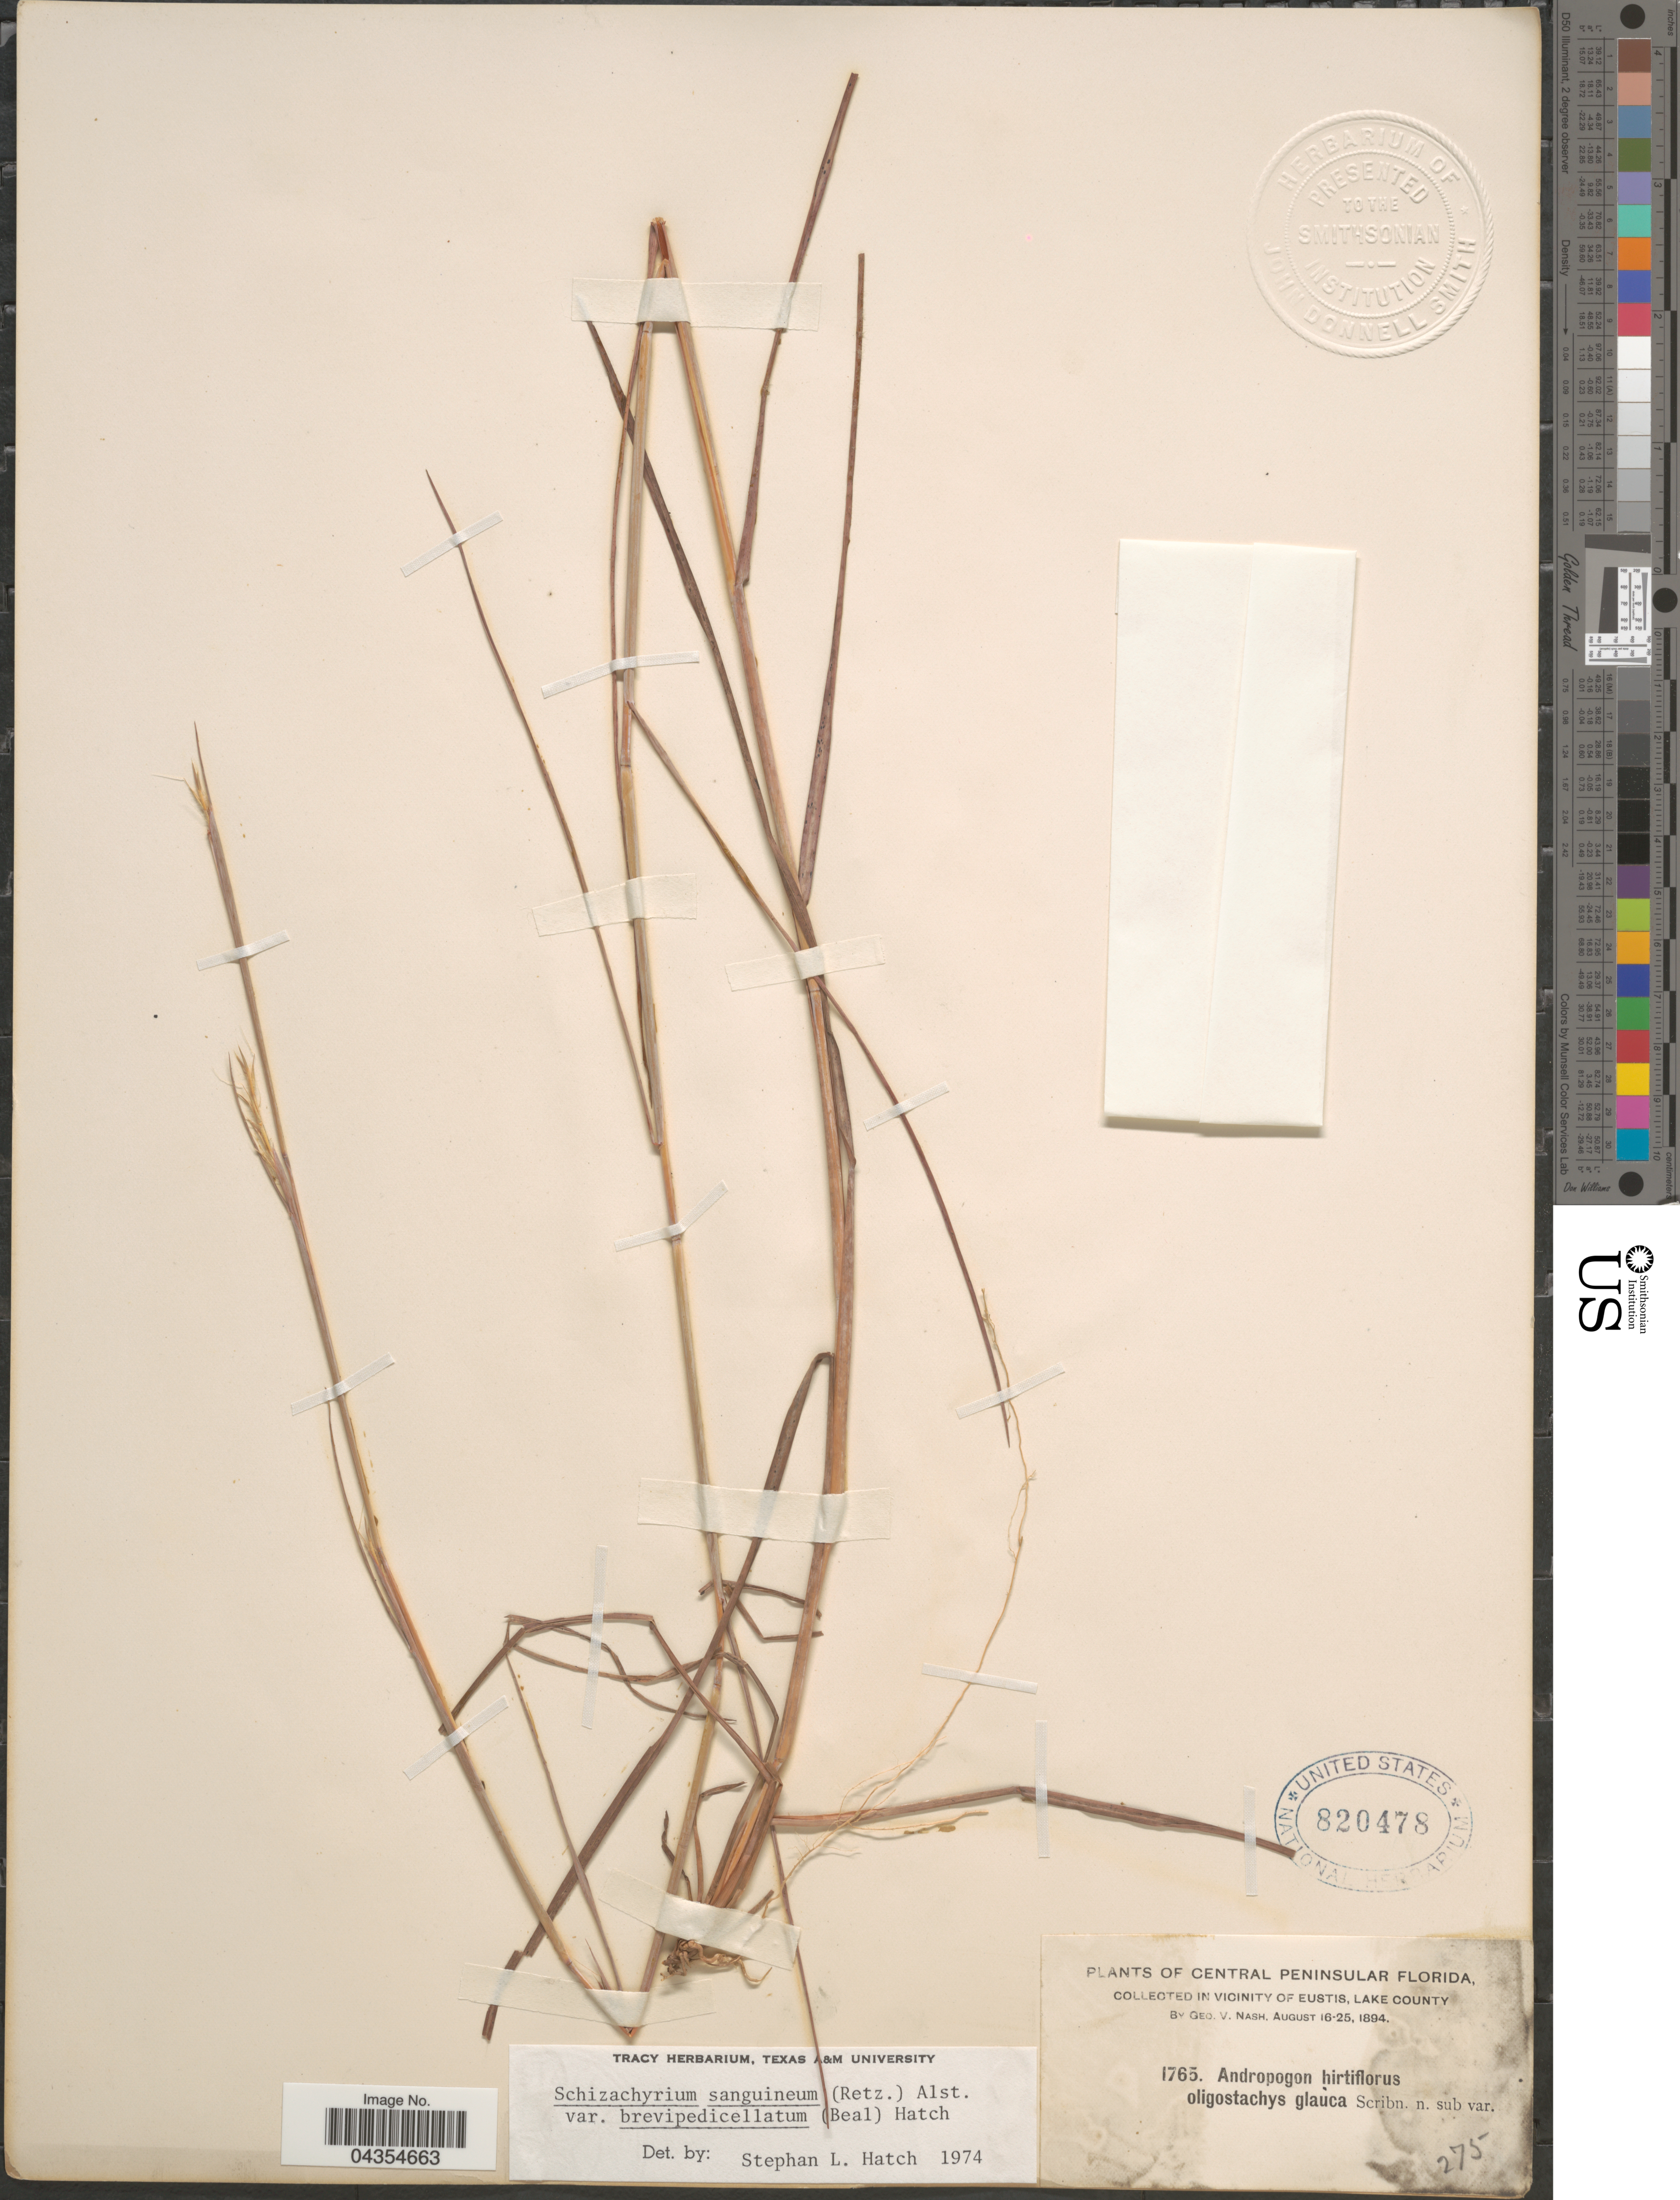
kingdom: Plantae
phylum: Tracheophyta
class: Liliopsida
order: Poales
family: Poaceae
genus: Schizachyrium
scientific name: Schizachyrium sanguineum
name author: (Retz.) Alston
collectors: G. V. Nash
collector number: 1765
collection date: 1894-08-16/1894-08-25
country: United States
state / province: Florida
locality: Central Peninsular Florida, in vicinity of Eustis, Lake County.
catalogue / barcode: US 820478